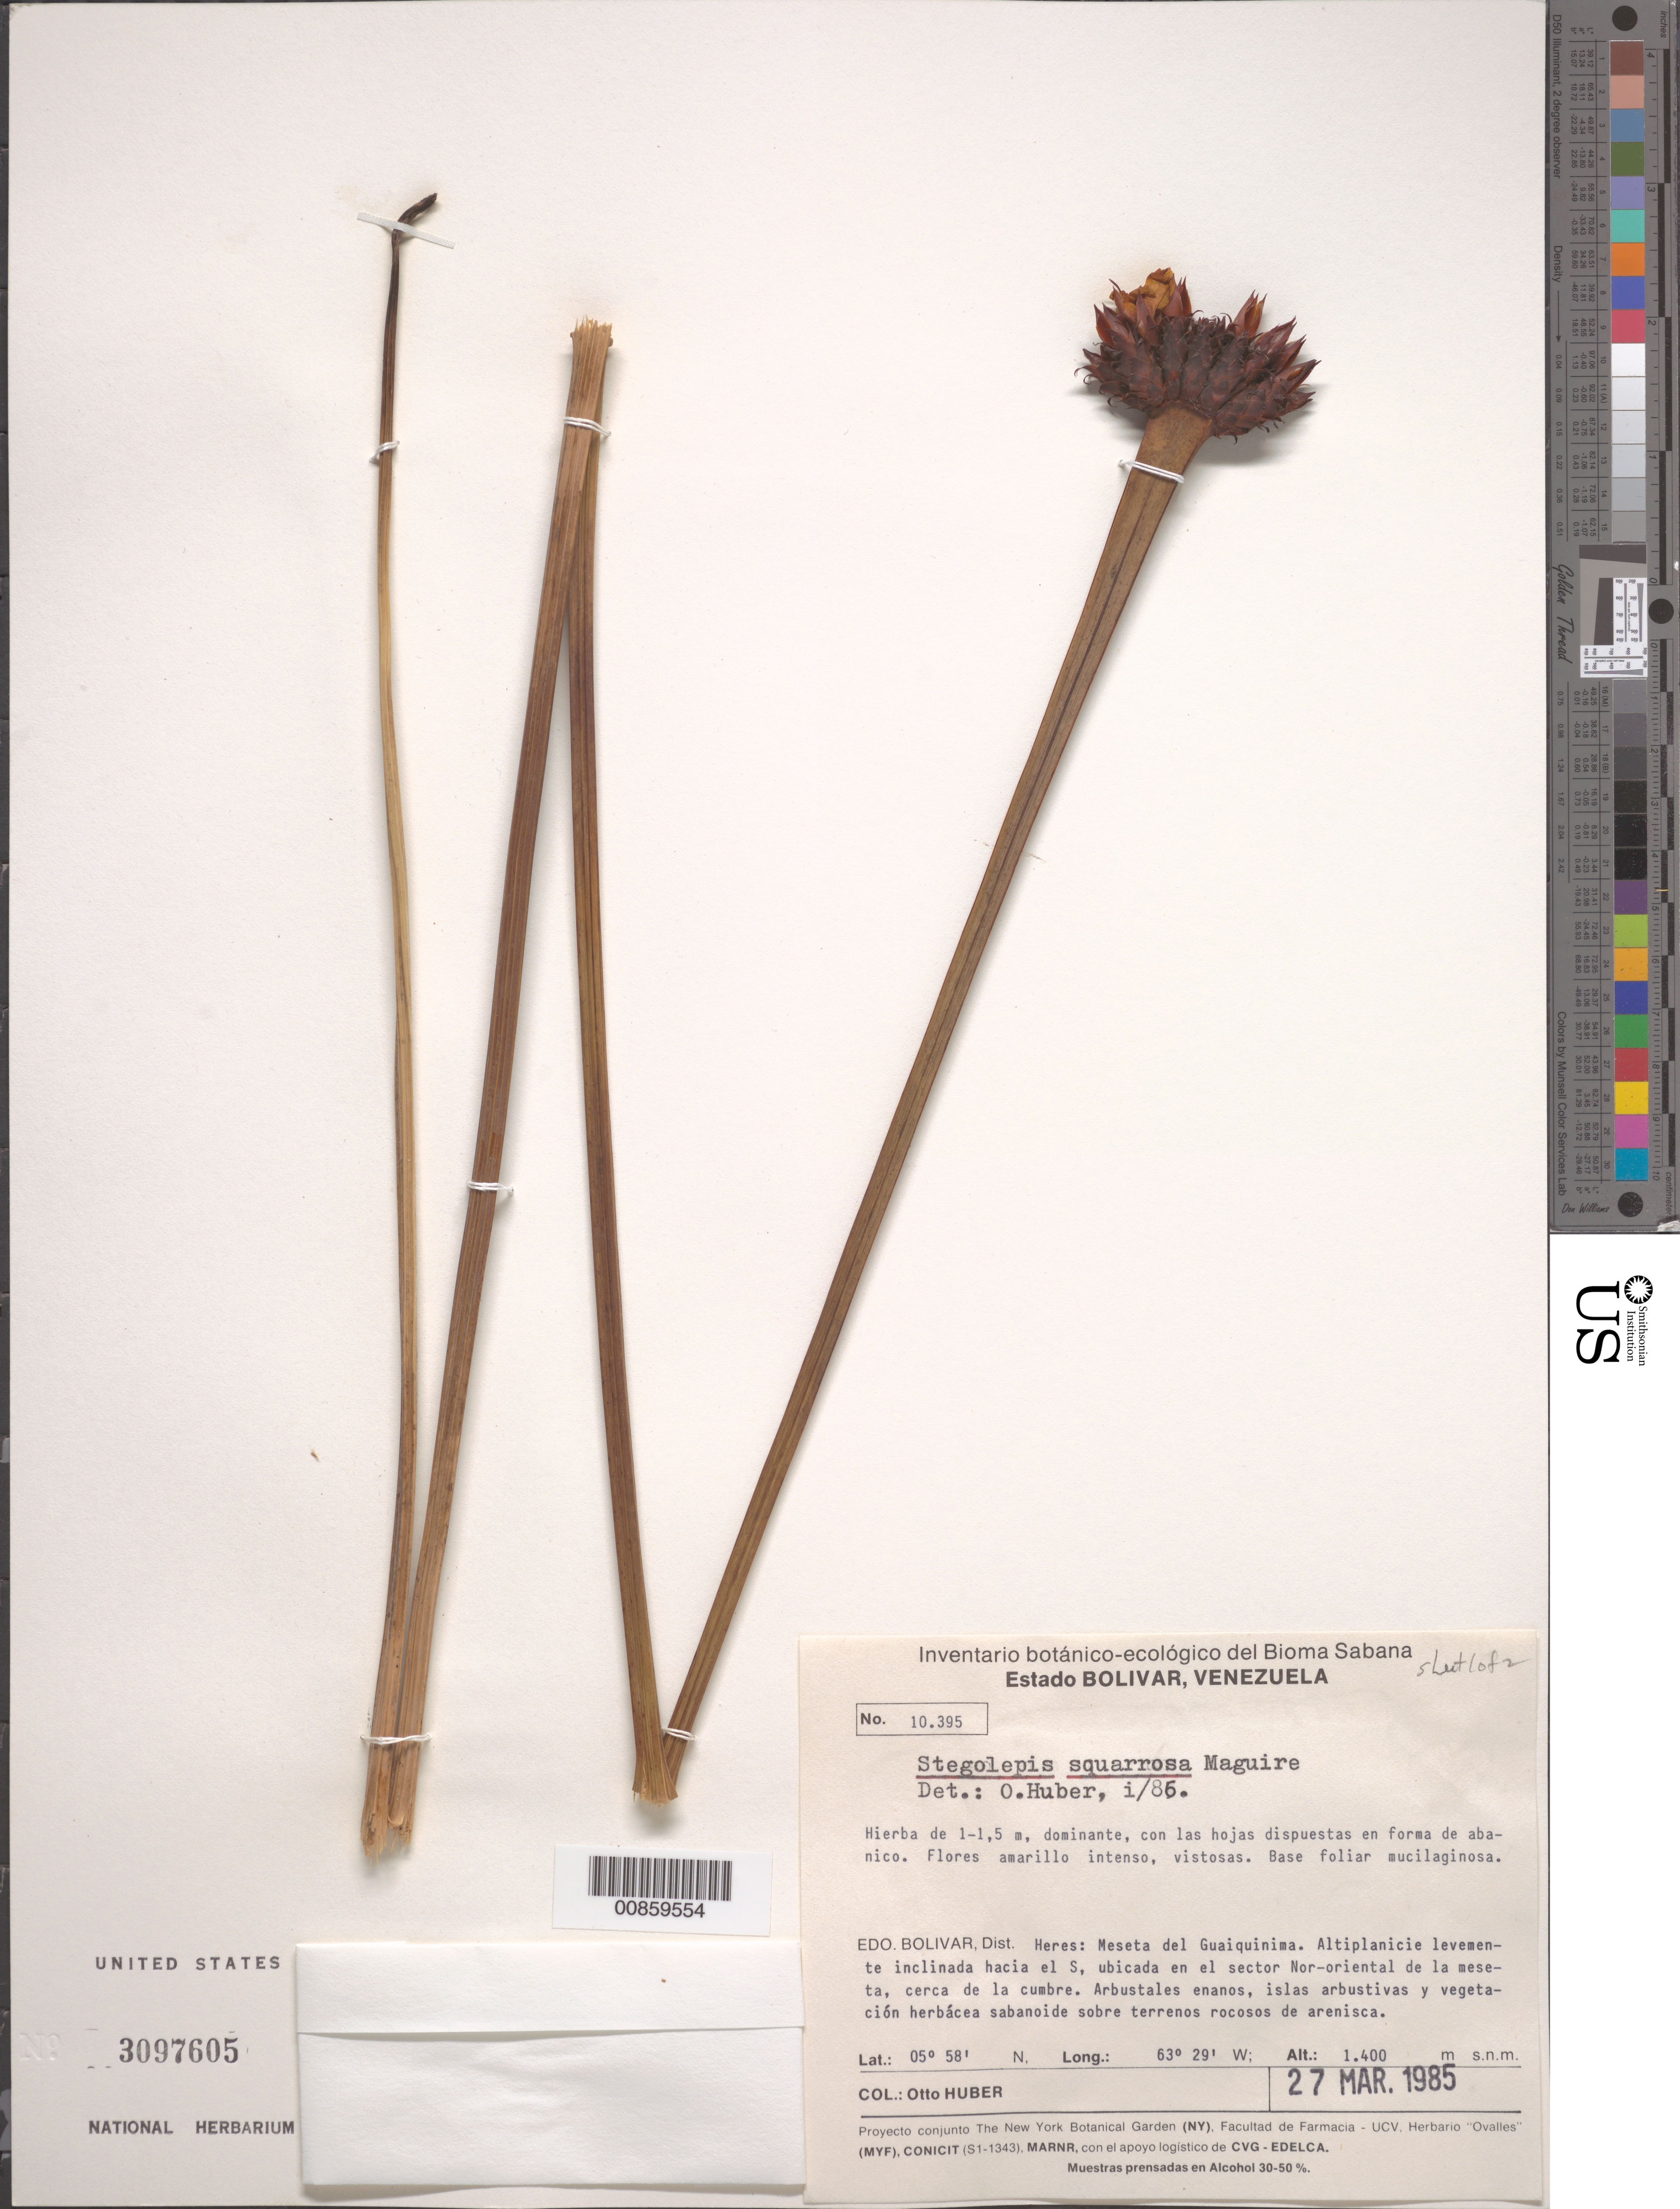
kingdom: Plantae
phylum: Tracheophyta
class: Liliopsida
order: Poales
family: Rapateaceae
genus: Stegolepis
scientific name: Stegolepis squarrosa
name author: Maguire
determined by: Huber, Otto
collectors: O. Huber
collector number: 10395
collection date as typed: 27-Mar-85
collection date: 1985-03-27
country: Venezuela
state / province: Bolívar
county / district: Heres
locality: Mesete del Guaiquinima, altiplanicie levemente inclinada hacia el S, ubicada en el sector Nor-oriental de al meseta, cerca de la cumbre.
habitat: Arbustales enanos, islas arbustivas y vegetación sabanoide sobre terrenos rocosos de arenisca.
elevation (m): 1400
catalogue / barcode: US 3097605